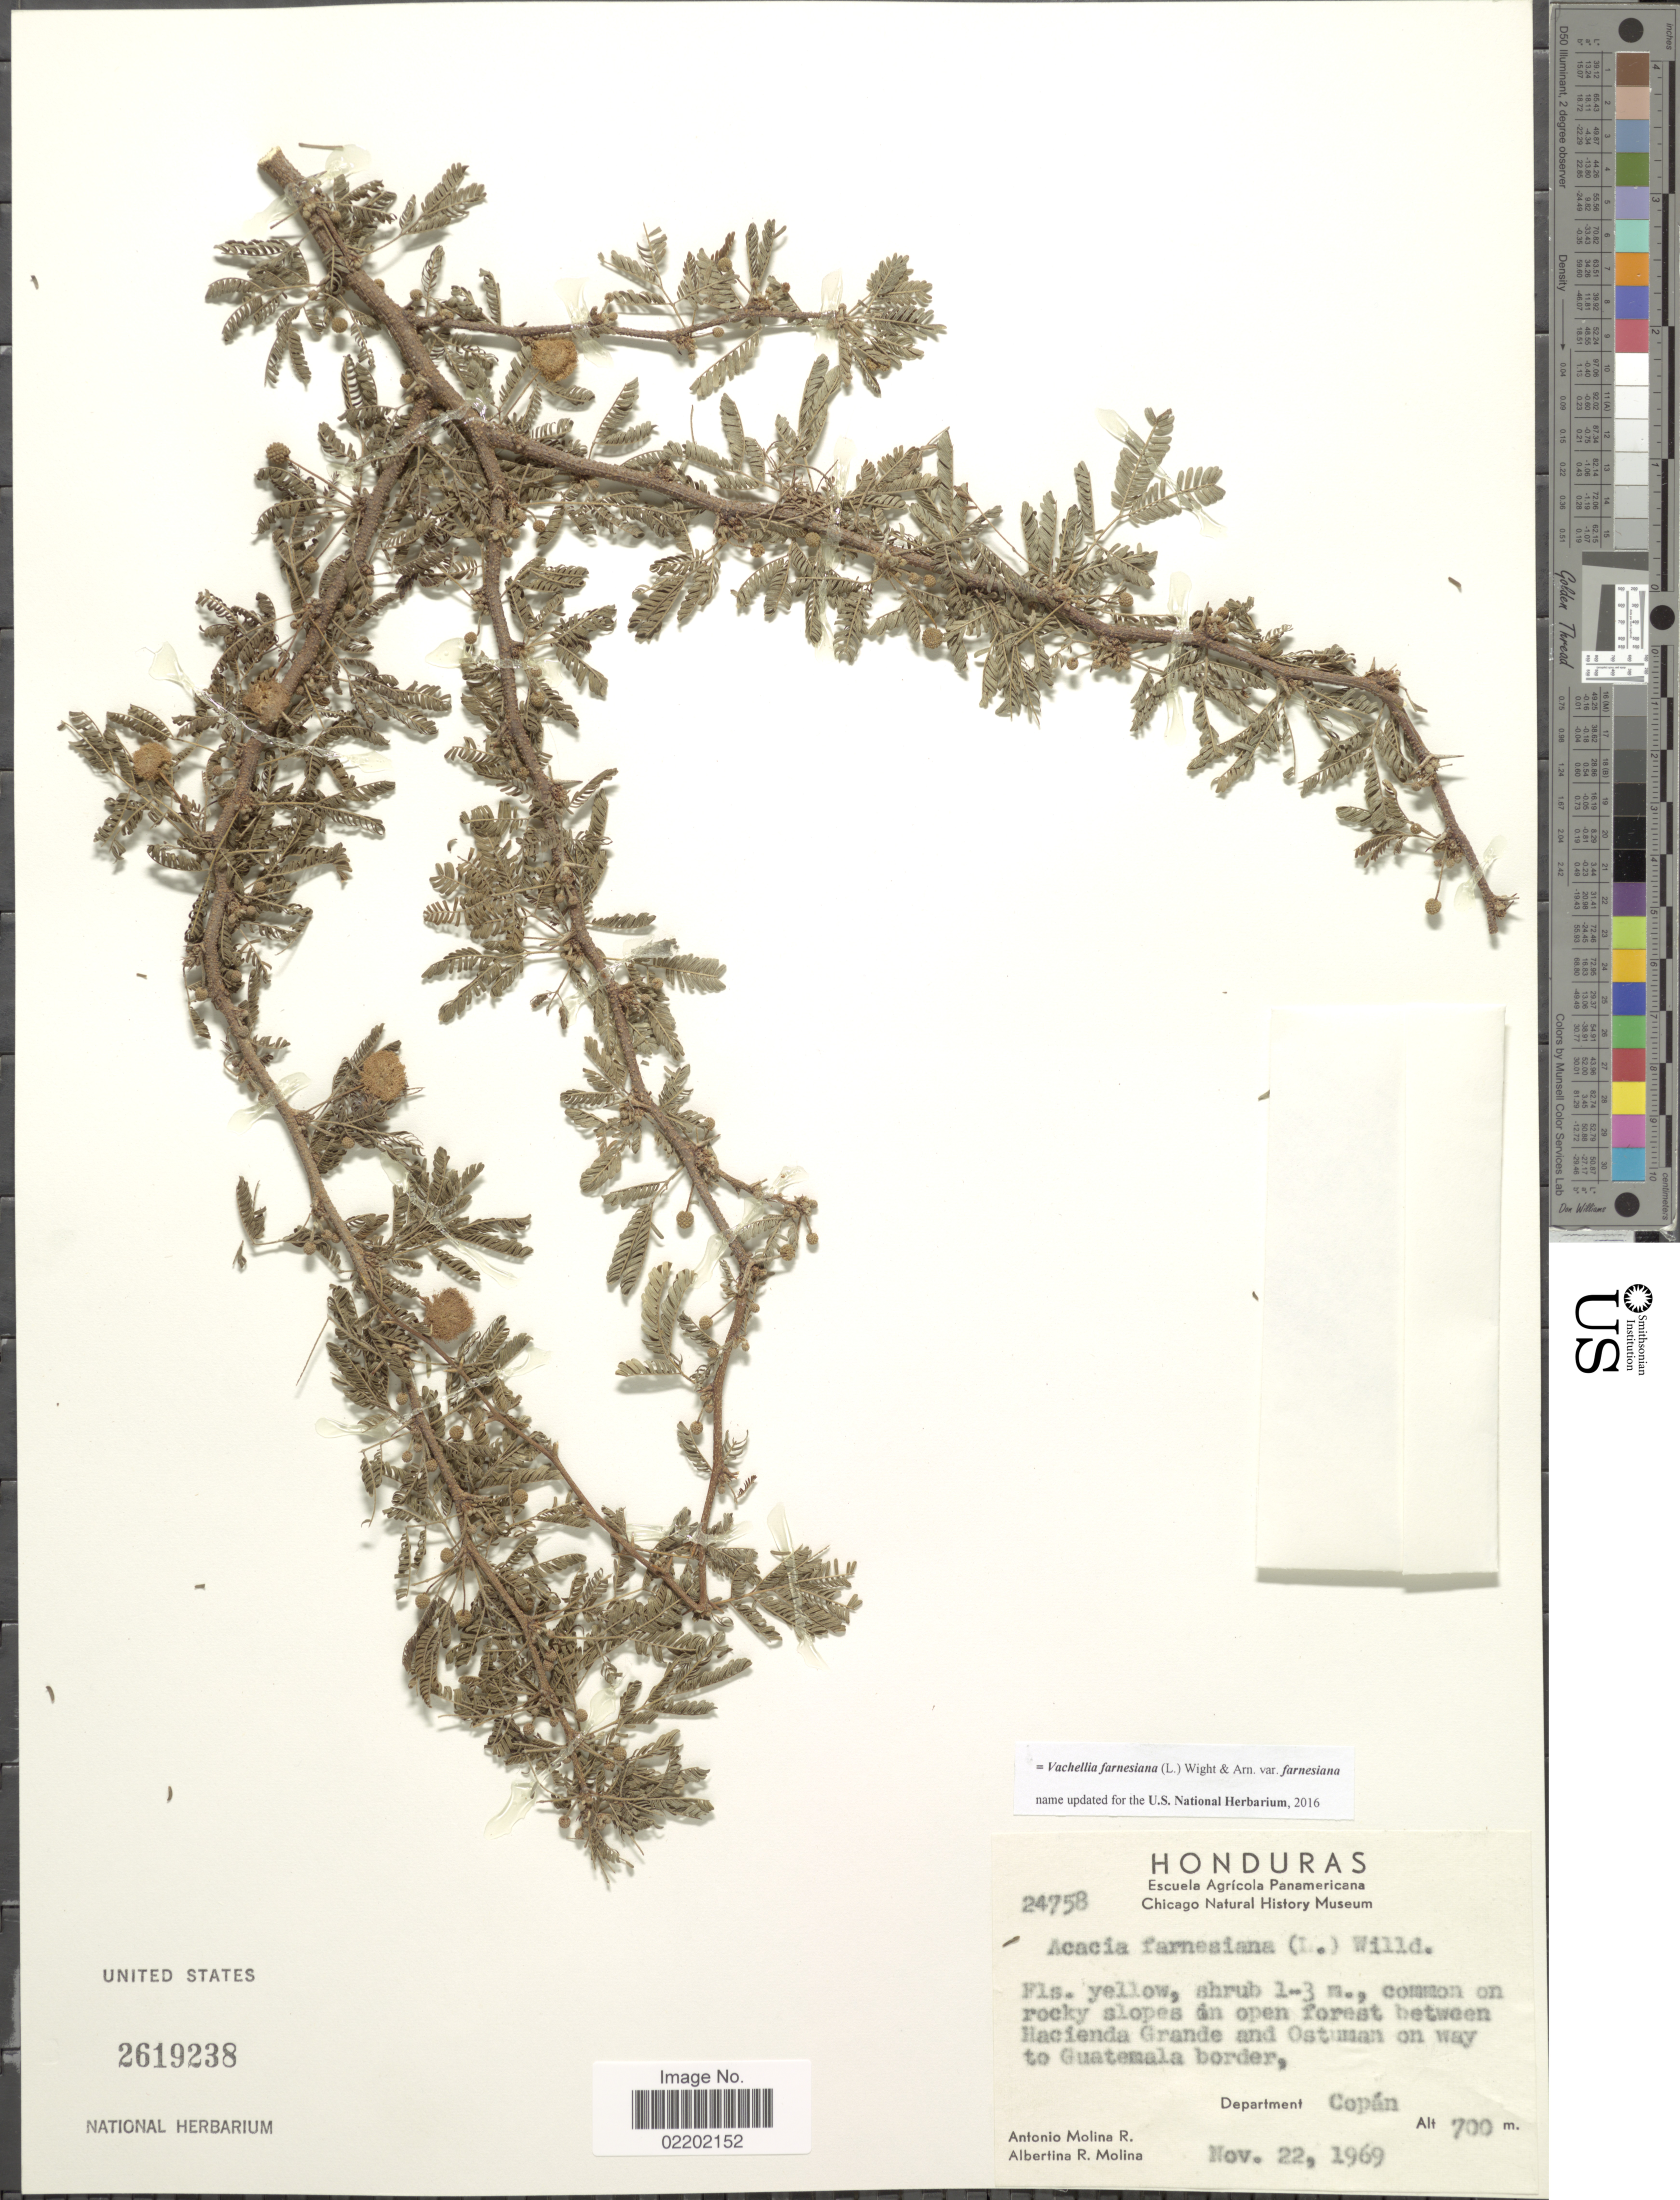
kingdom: Plantae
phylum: Tracheophyta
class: Magnoliopsida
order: Fabales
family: Fabaceae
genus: Vachellia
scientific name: Vachellia farnesiana var. farnesiana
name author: (L.) Wight & Arn.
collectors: A. Molina R. & A. R. Molina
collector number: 24758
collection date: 1969-11-22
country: Honduras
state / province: Copán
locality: Common on rocky slopes in open forest between Hacienda Grande and Ostuman on way to Guatemala border, Department Copán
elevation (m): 700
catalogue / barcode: US 2619238